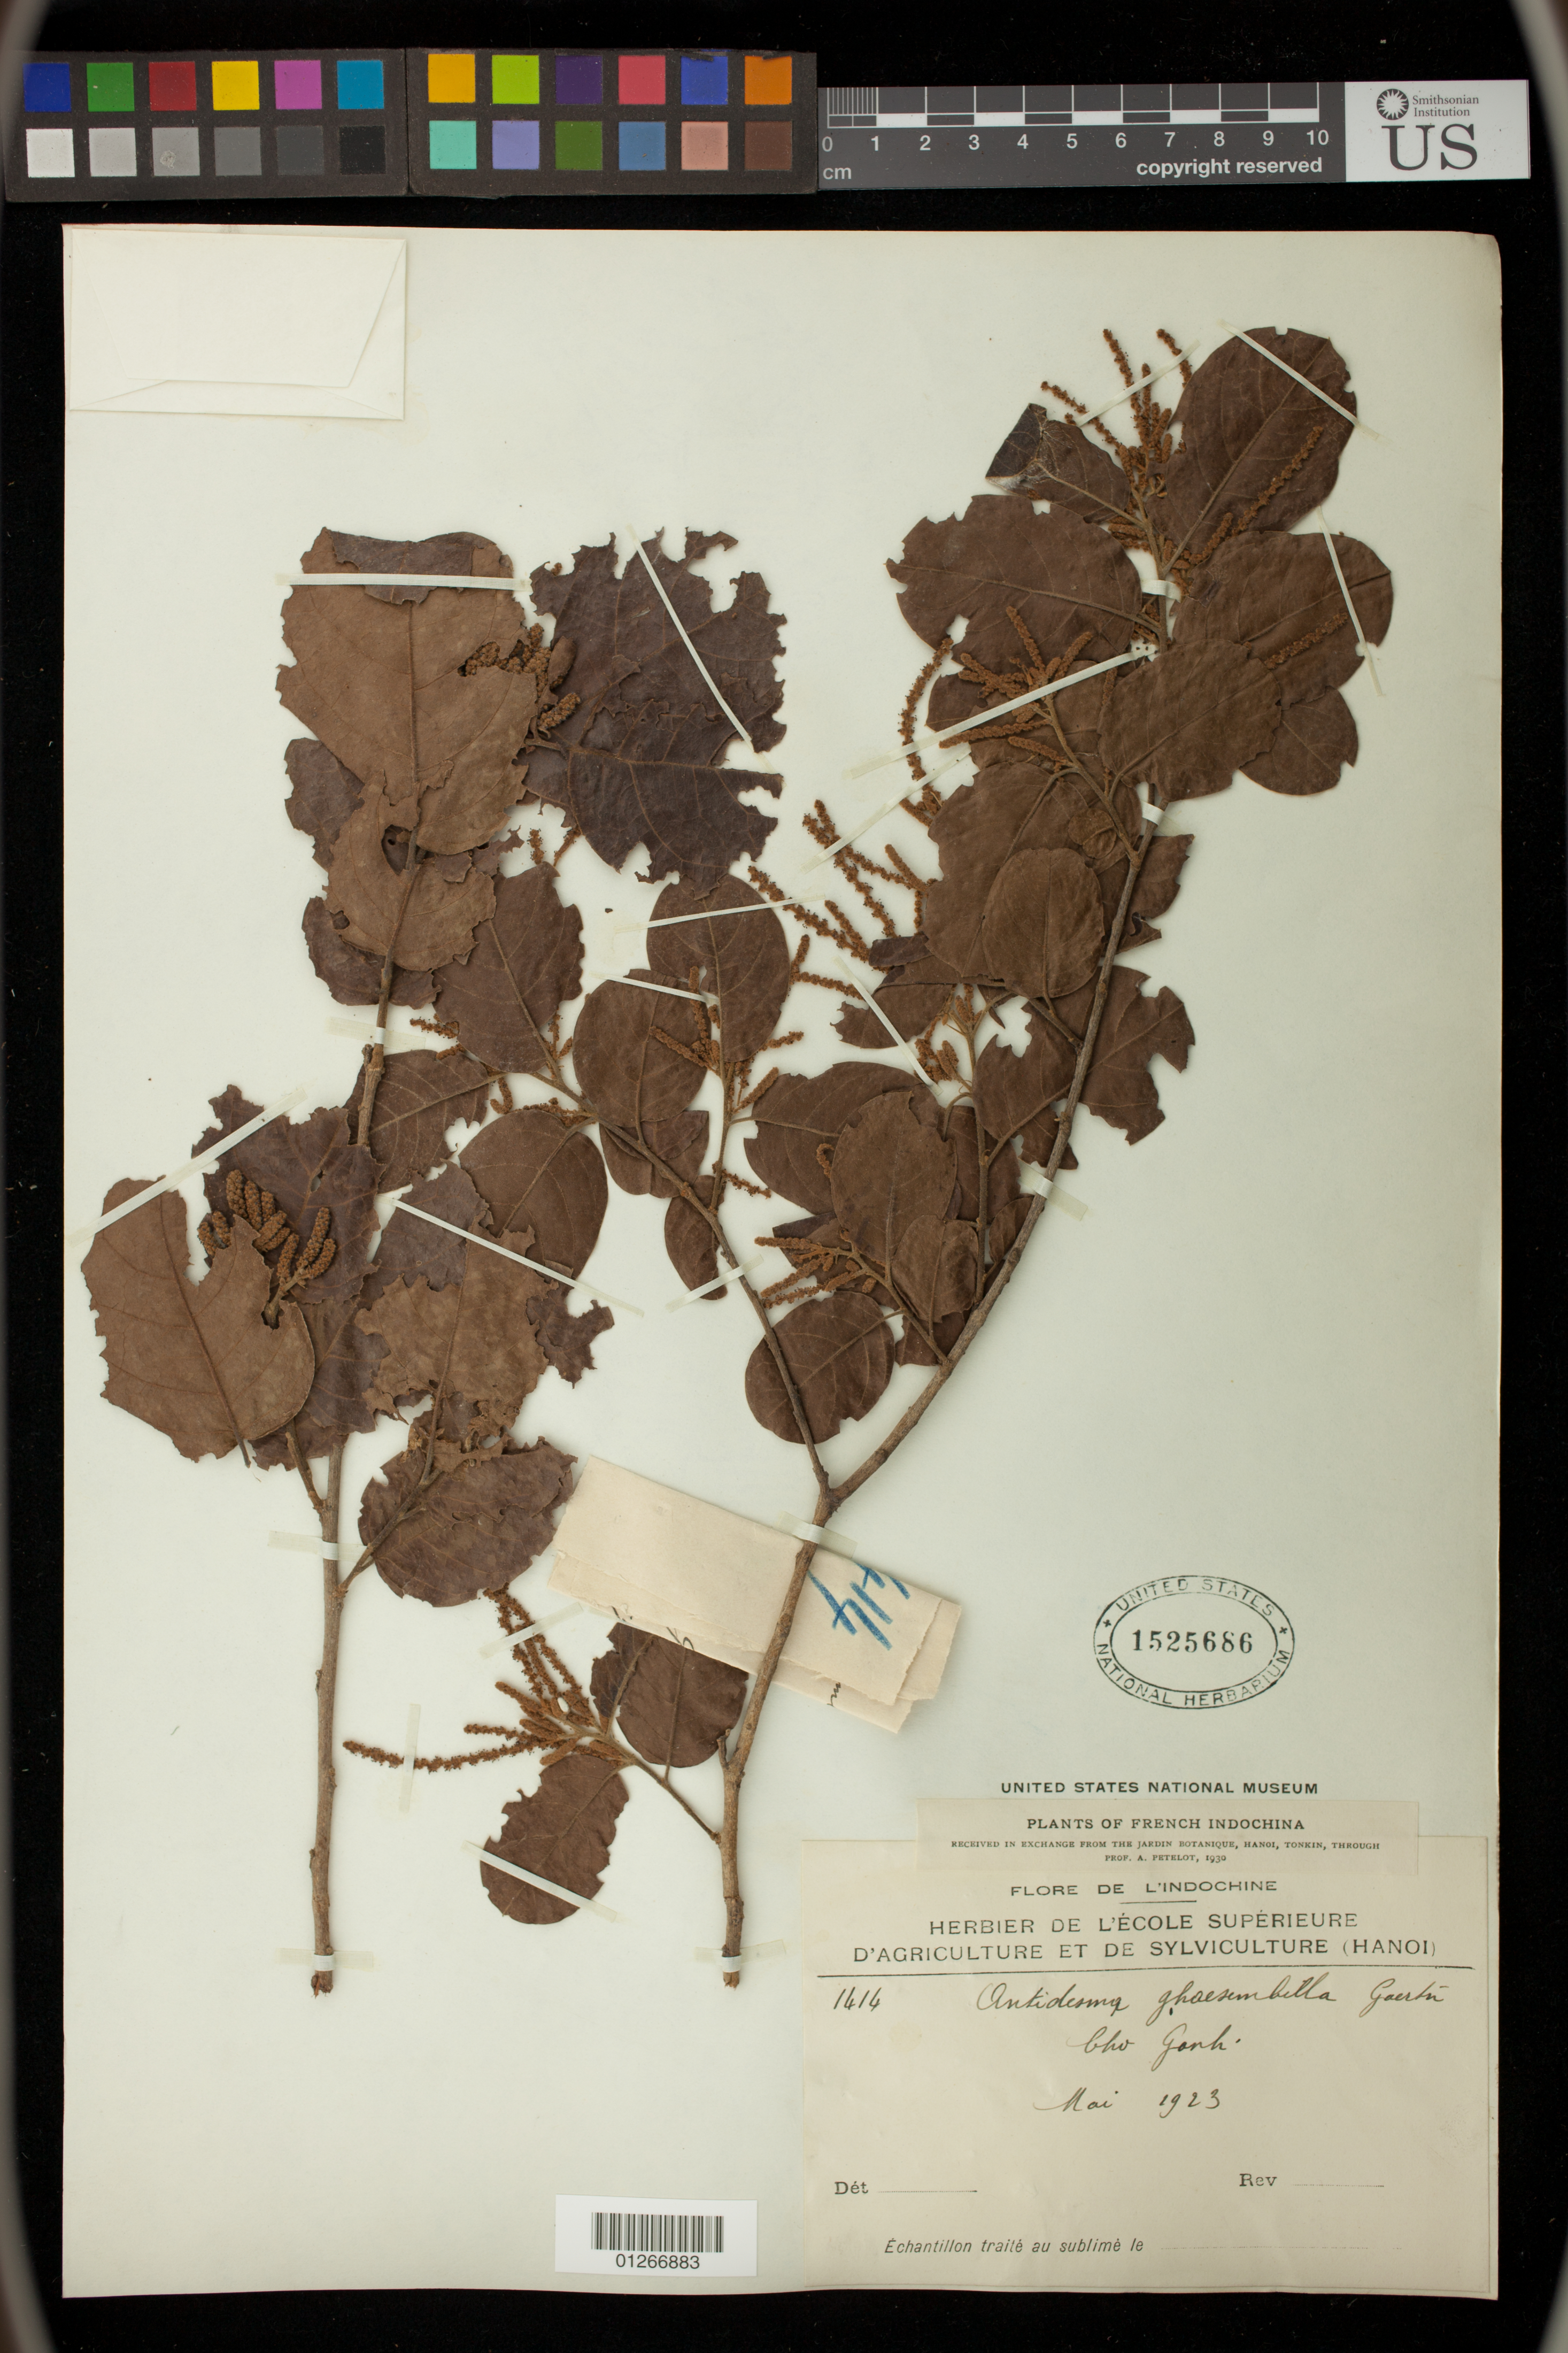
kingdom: Plantae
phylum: Tracheophyta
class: Magnoliopsida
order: Malpighiales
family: Phyllanthaceae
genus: Antidesma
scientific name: Antidesma ghaesembilla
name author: Gaertn.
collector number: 1414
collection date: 1923-05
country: Vietnam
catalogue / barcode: US 1525686